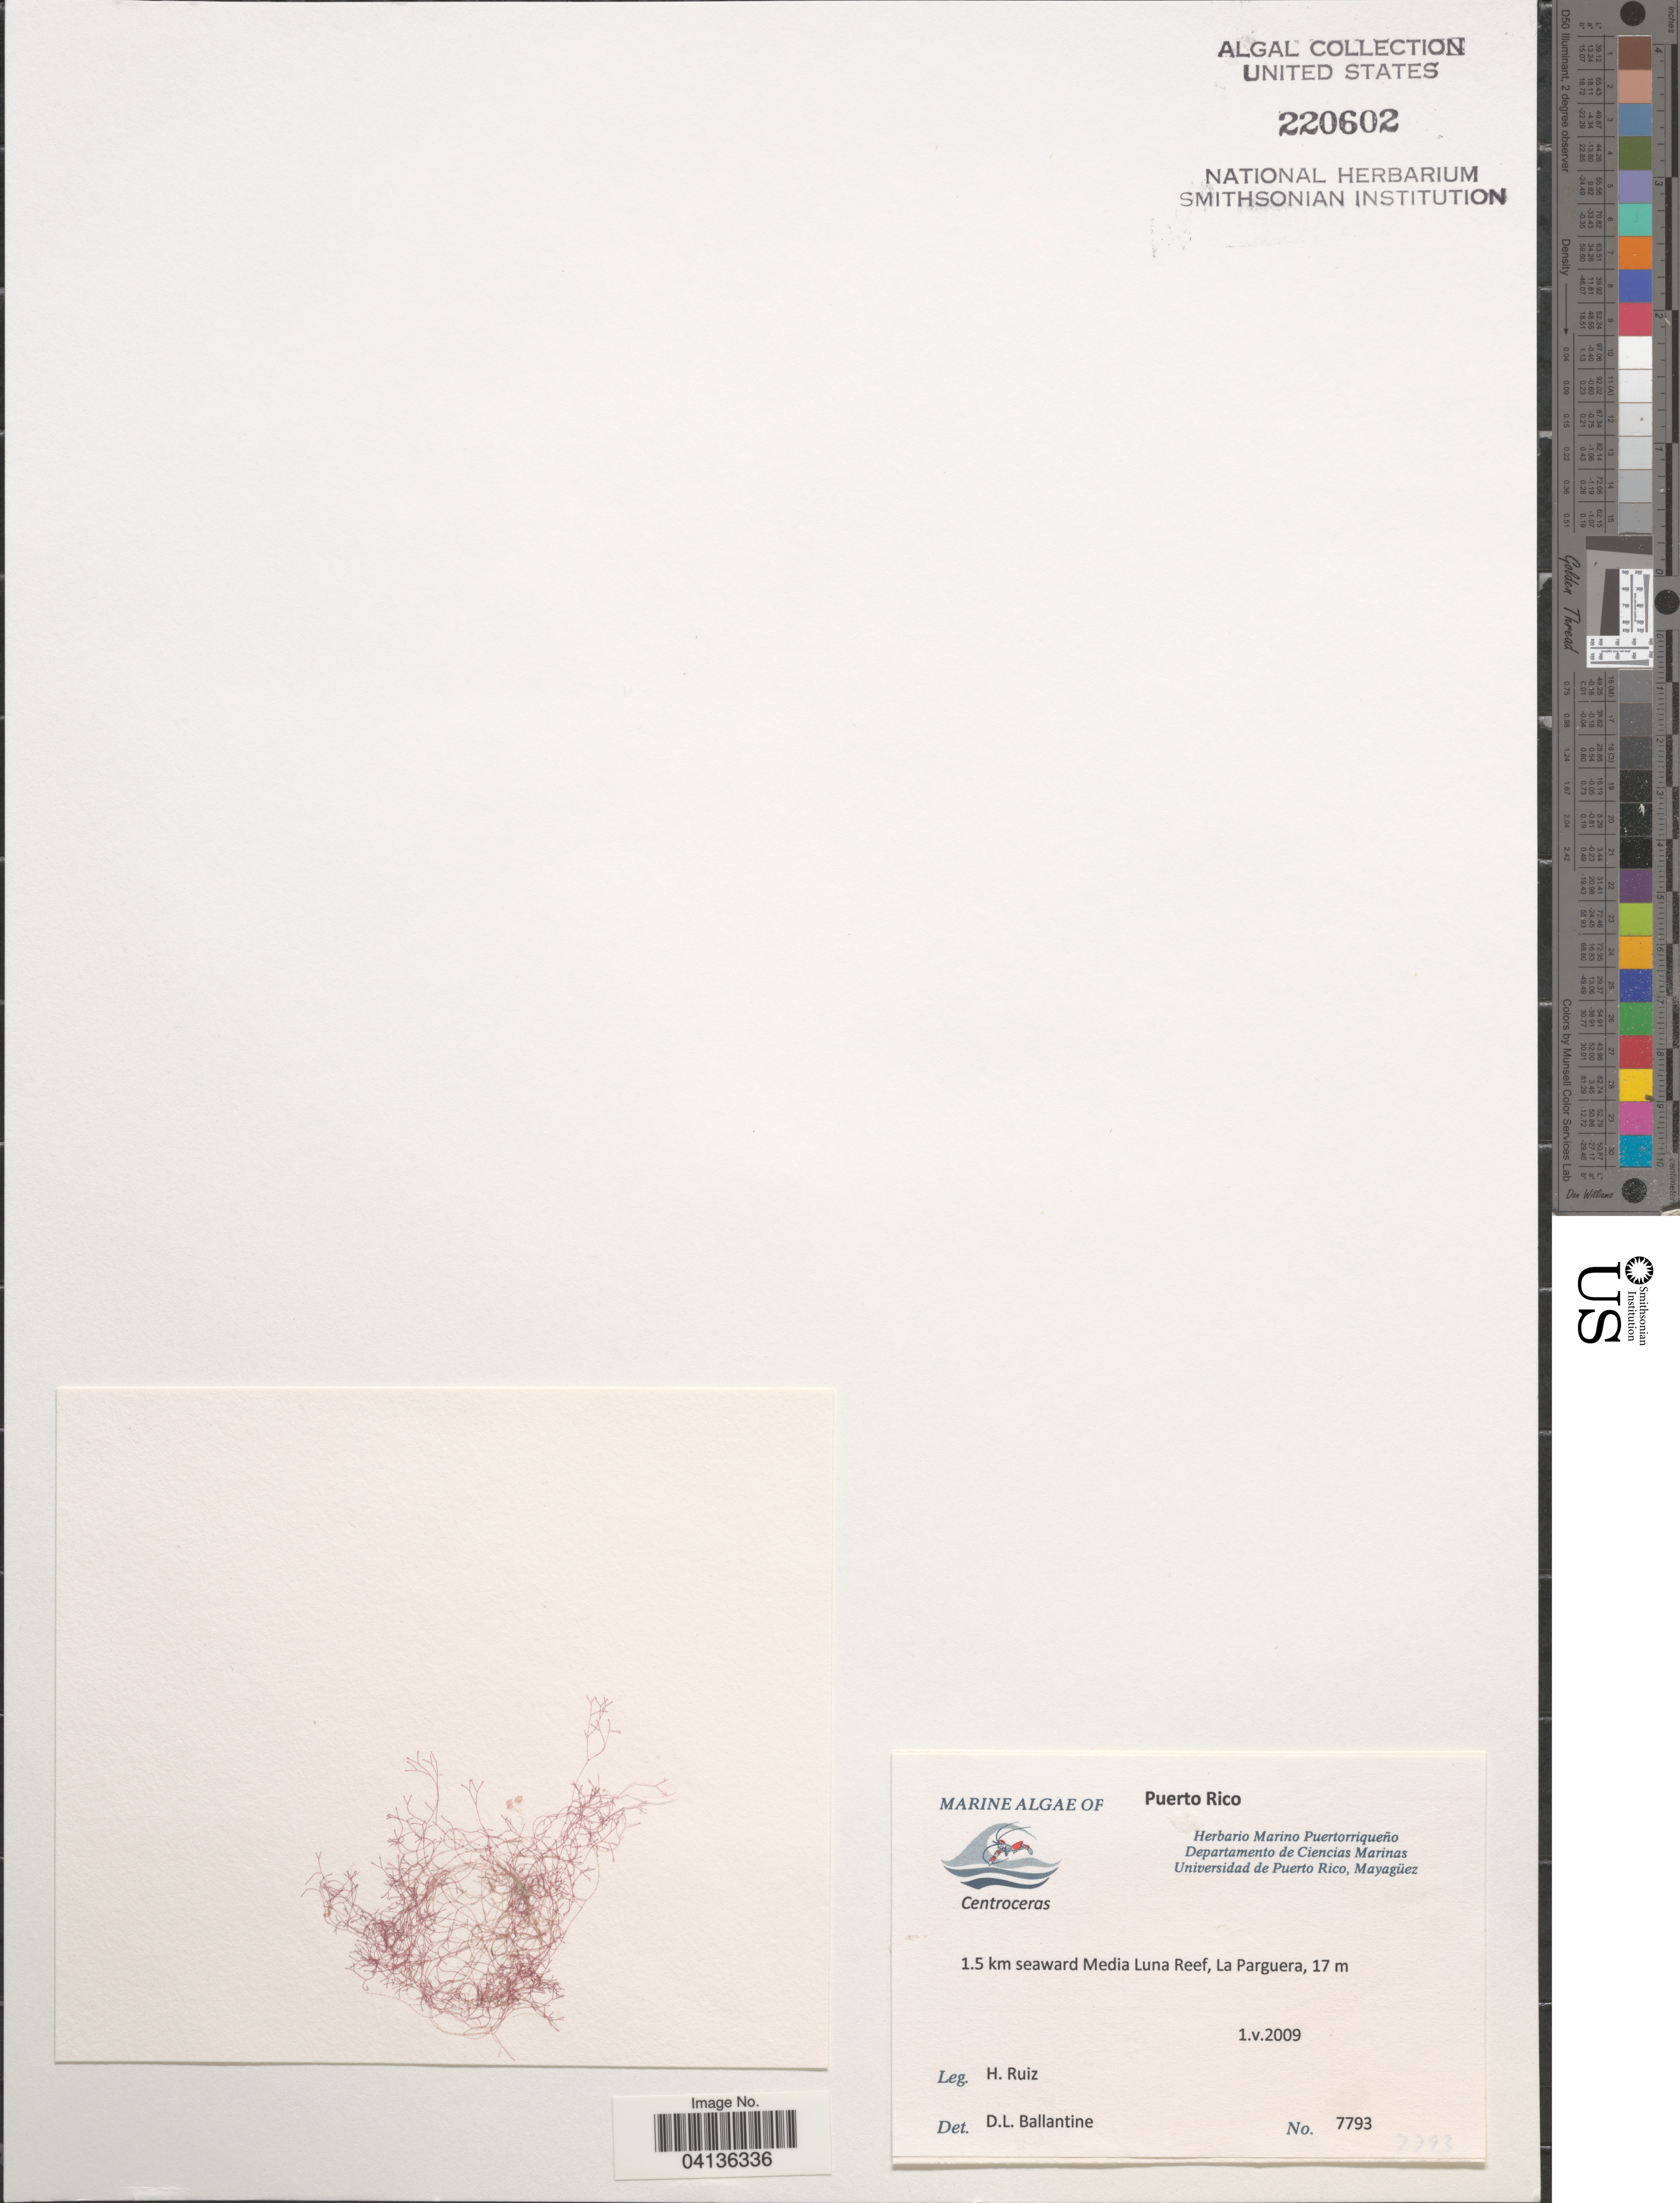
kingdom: Plantae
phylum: Rhodophyta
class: Florideophyceae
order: Ceramiales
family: Ceramiaceae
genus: Centroceras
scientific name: Centroceras sp.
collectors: H. Ruiz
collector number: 7793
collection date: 2009-05-01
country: Puerto Rico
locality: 1.5 km seaward Media Luna Reef, La Parguera.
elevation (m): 17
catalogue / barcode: US 220602